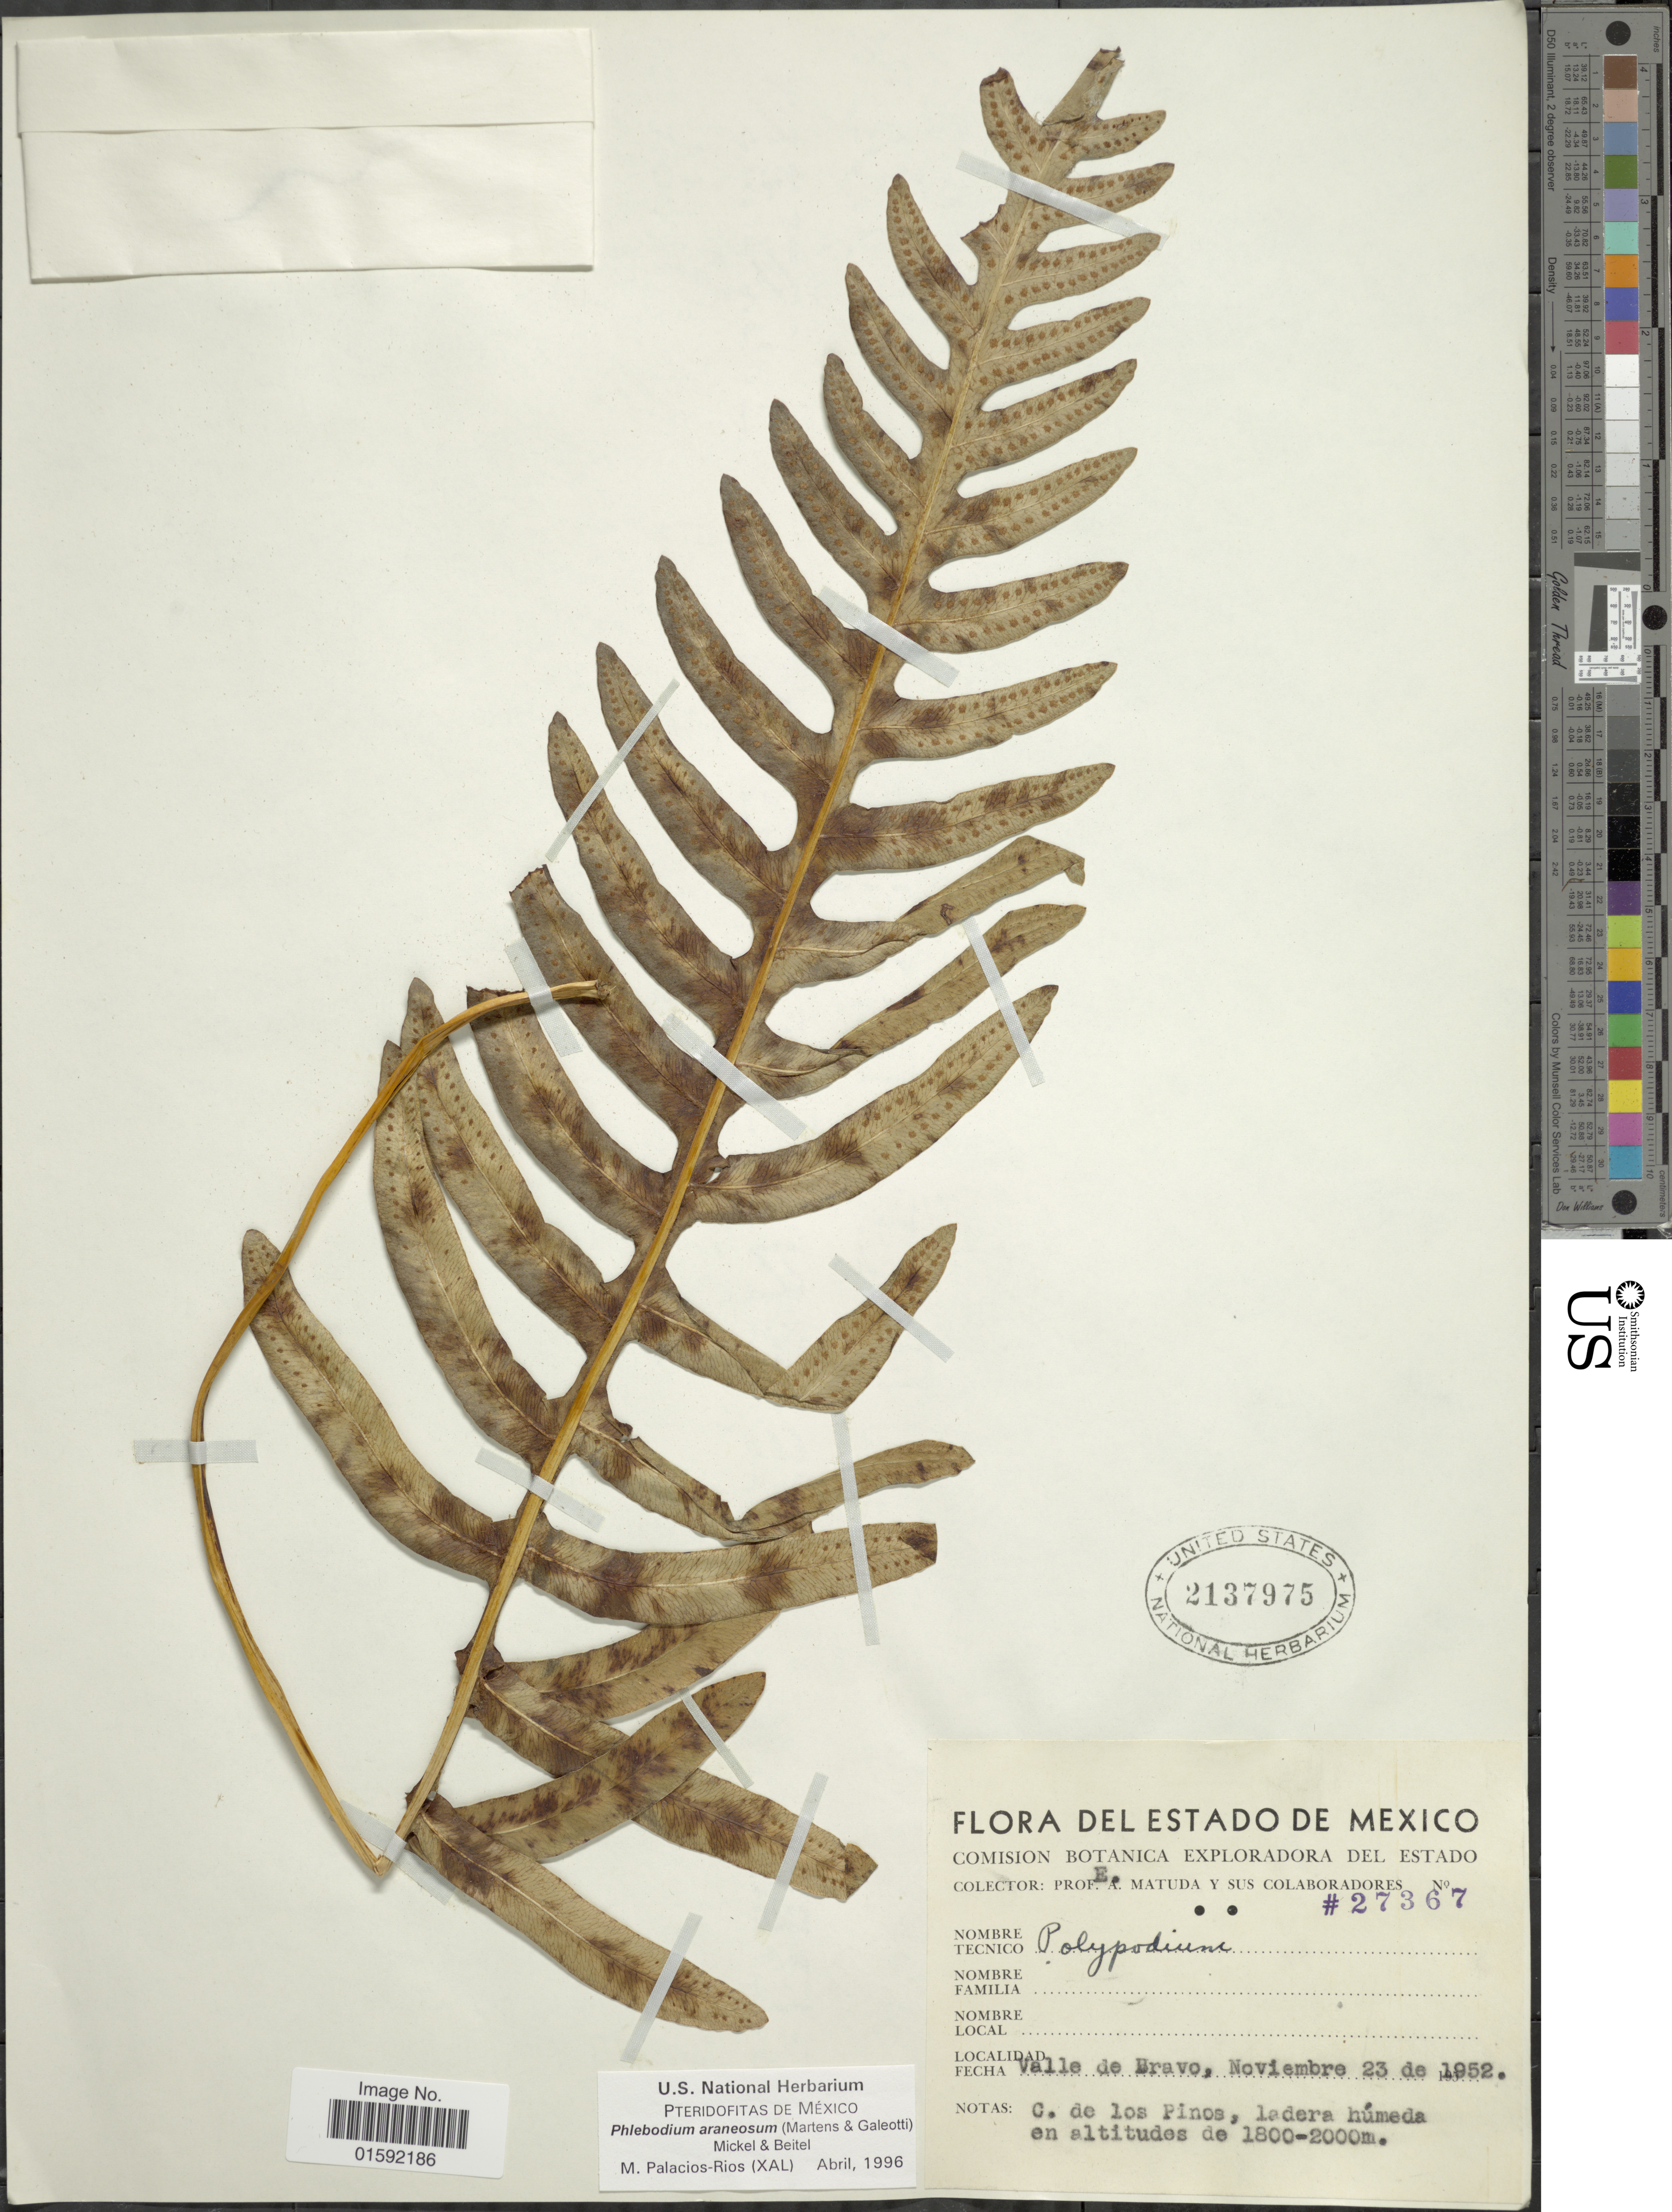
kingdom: Plantae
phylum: Tracheophyta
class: Polypodiopsida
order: Polypodiales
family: Polypodiaceae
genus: Phlebodium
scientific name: Phlebodium araneosum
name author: (M. Martens) Mickel & Beitel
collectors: E. Matuda & et al.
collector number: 27367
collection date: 1952-11-23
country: Mexico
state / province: México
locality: Valle de Bravo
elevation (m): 1800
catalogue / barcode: US 2137975